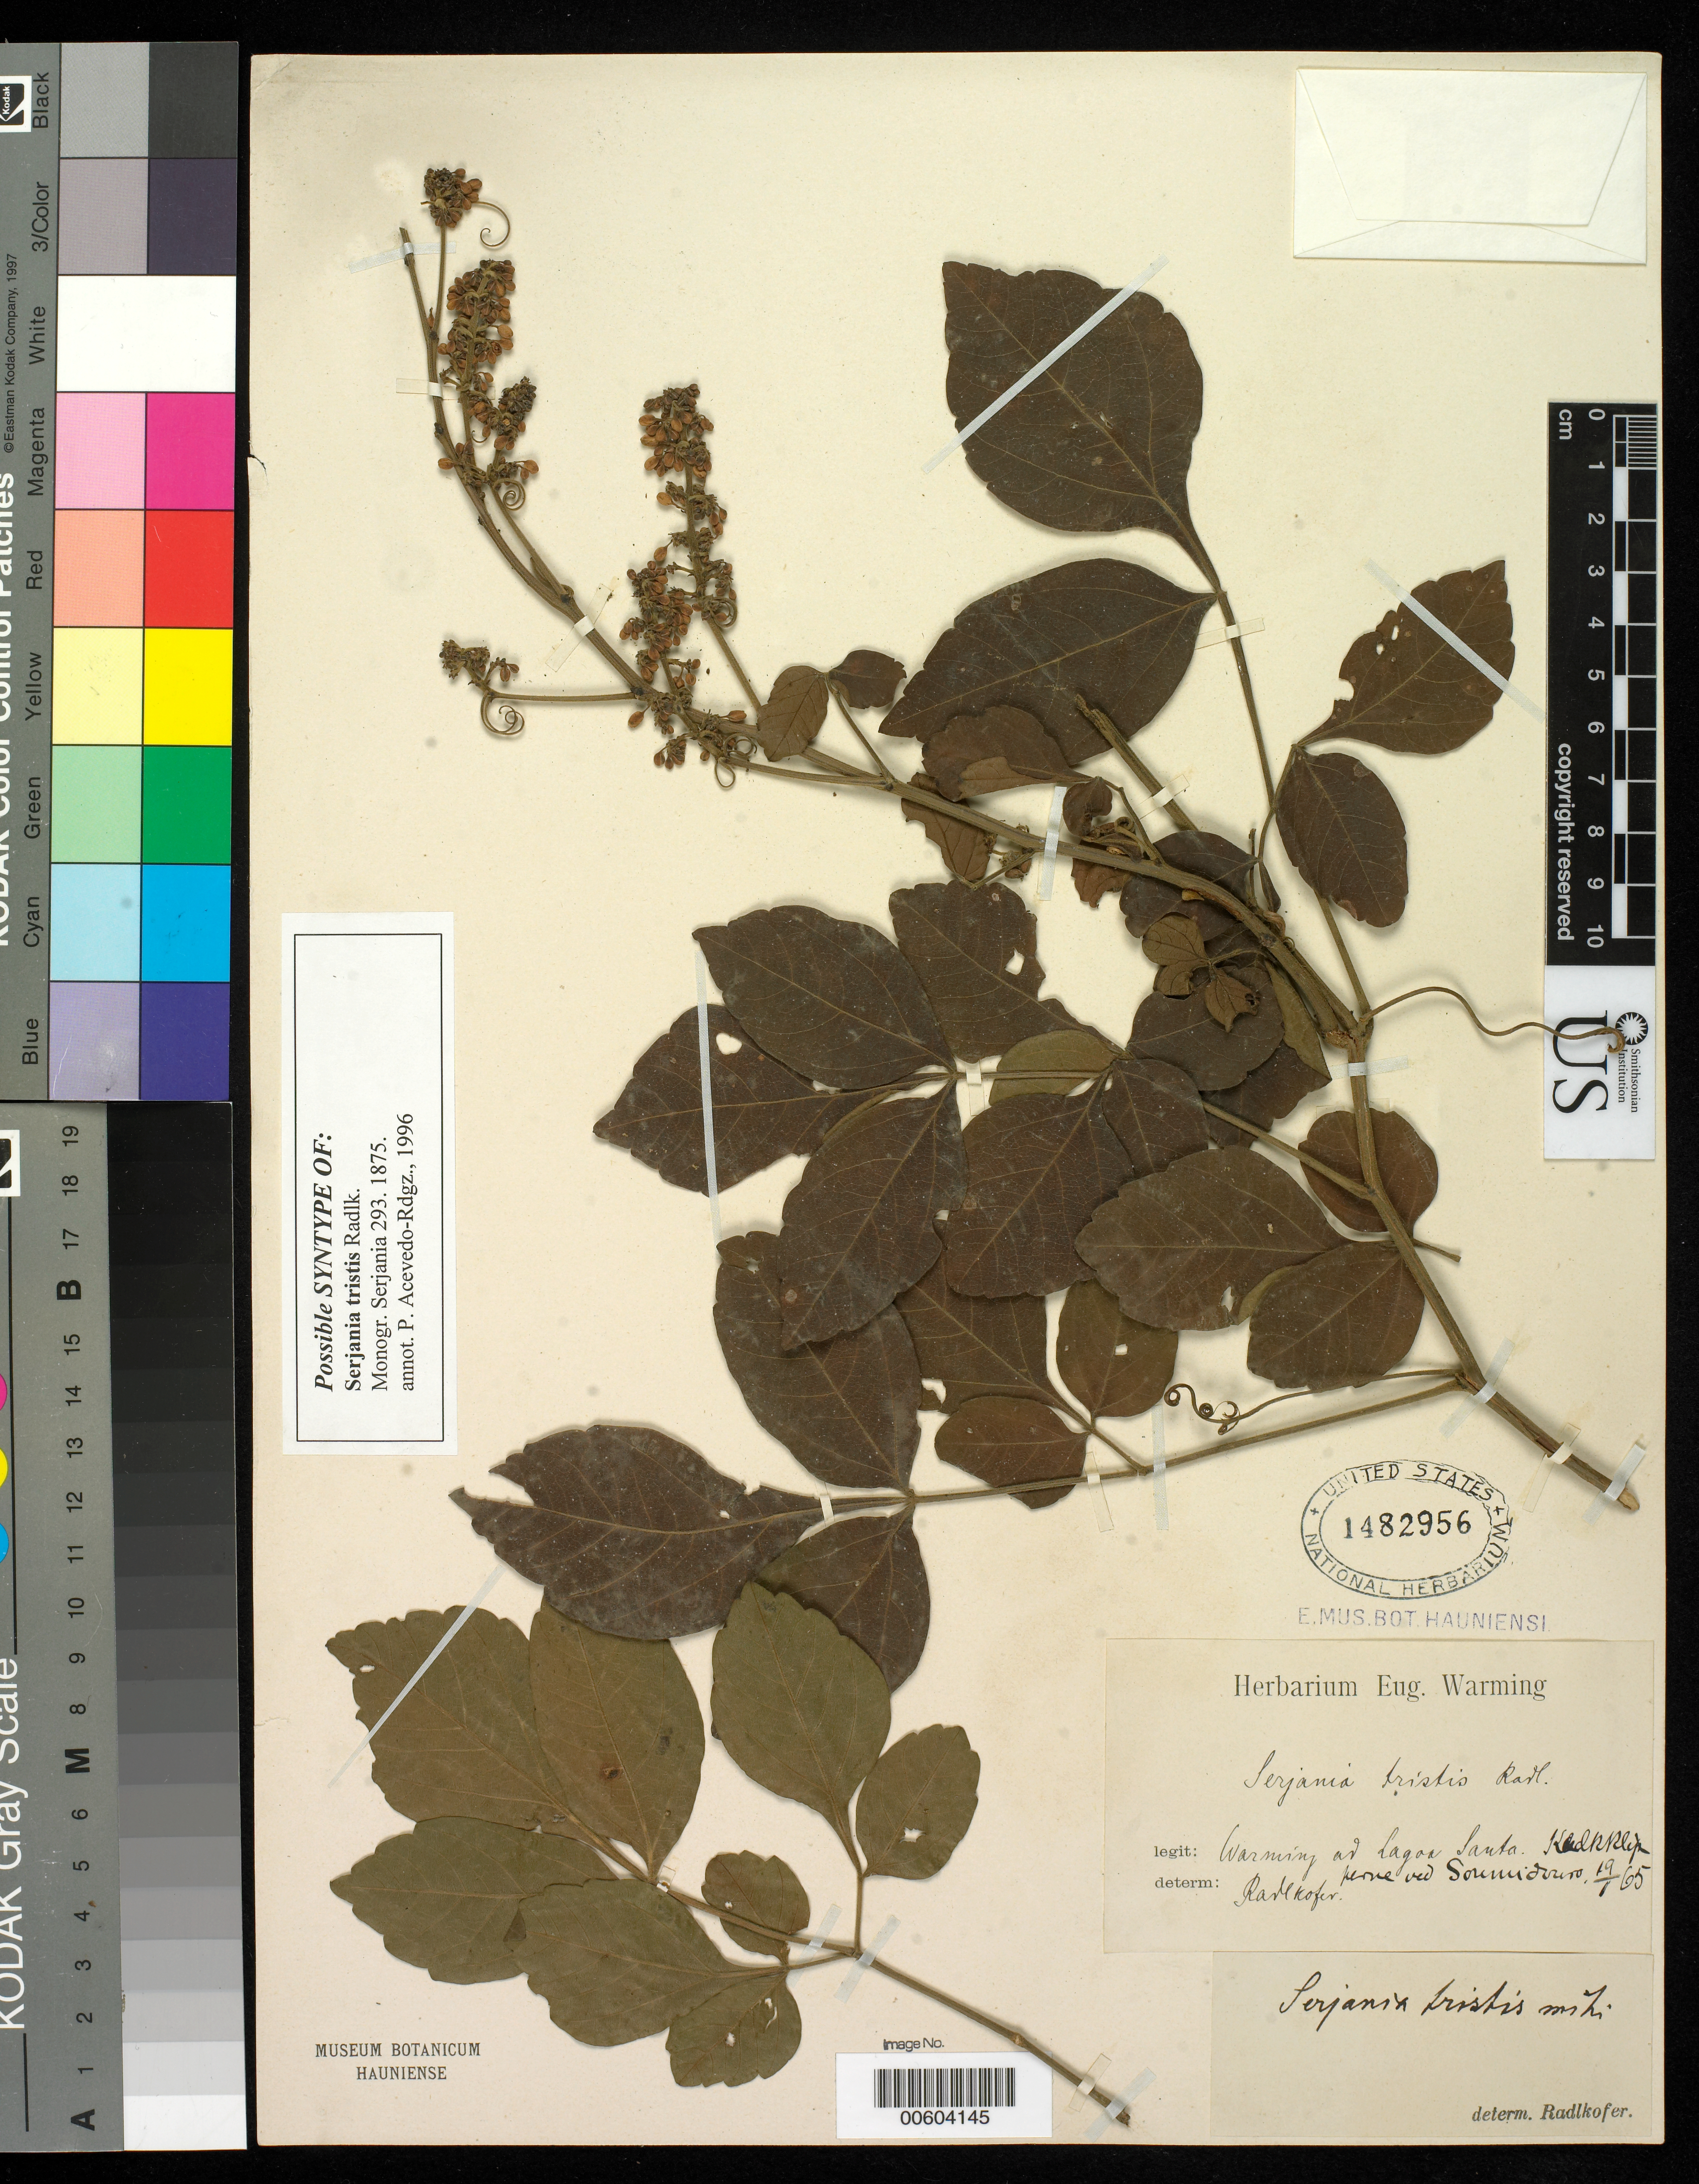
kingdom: Plantae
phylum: Tracheophyta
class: Magnoliopsida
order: Sapindales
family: Sapindaceae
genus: Serjania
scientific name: Serjania tristis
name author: Radlk.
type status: Possible Syntype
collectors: E. Warming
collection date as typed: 19 Jan 1865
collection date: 1865-01-19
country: Brazil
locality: Ad Lagoa Santa.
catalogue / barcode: US 1482956